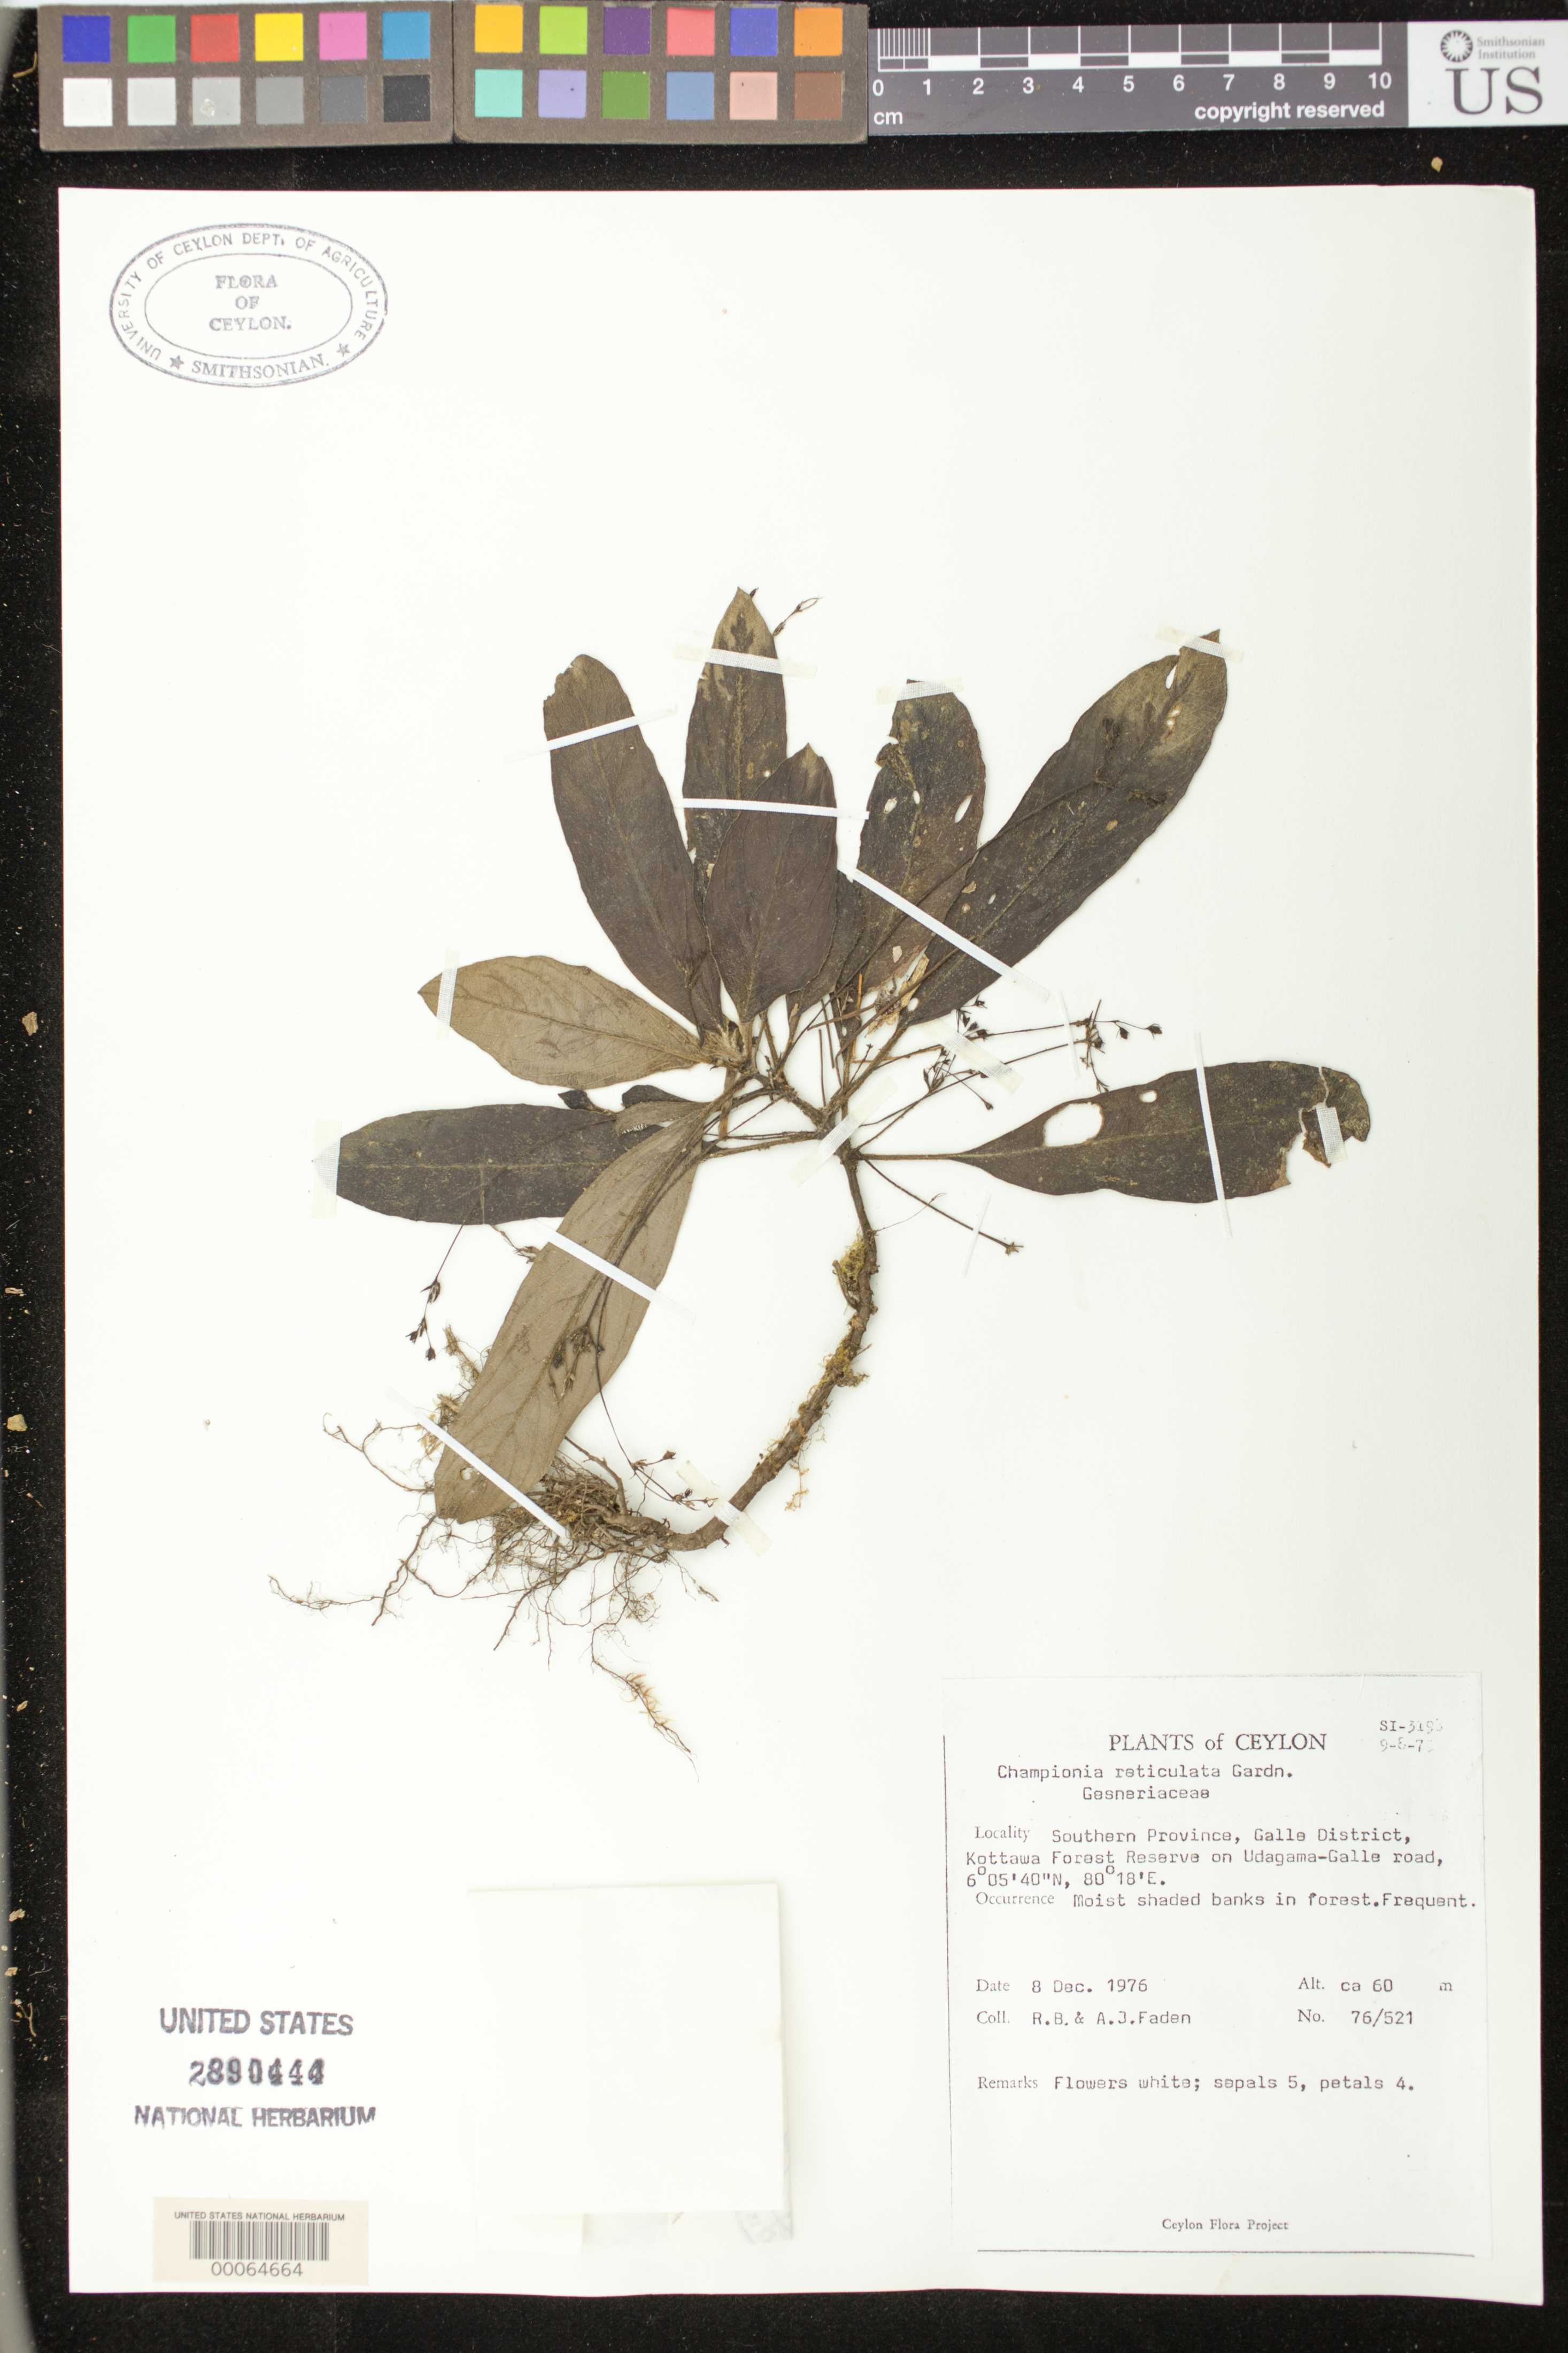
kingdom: Plantae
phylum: Tracheophyta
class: Magnoliopsida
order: Lamiales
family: Gesneriaceae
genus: Championia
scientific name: Championia reticulata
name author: Gardner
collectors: A. J. Faden & R. B. Faden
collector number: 76/521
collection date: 1976-12-08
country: Sri Lanka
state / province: Southern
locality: Southern Province, Galle District, Kottawa Forest Reserve on Udagama-Galle road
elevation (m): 60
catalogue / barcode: US 2890444